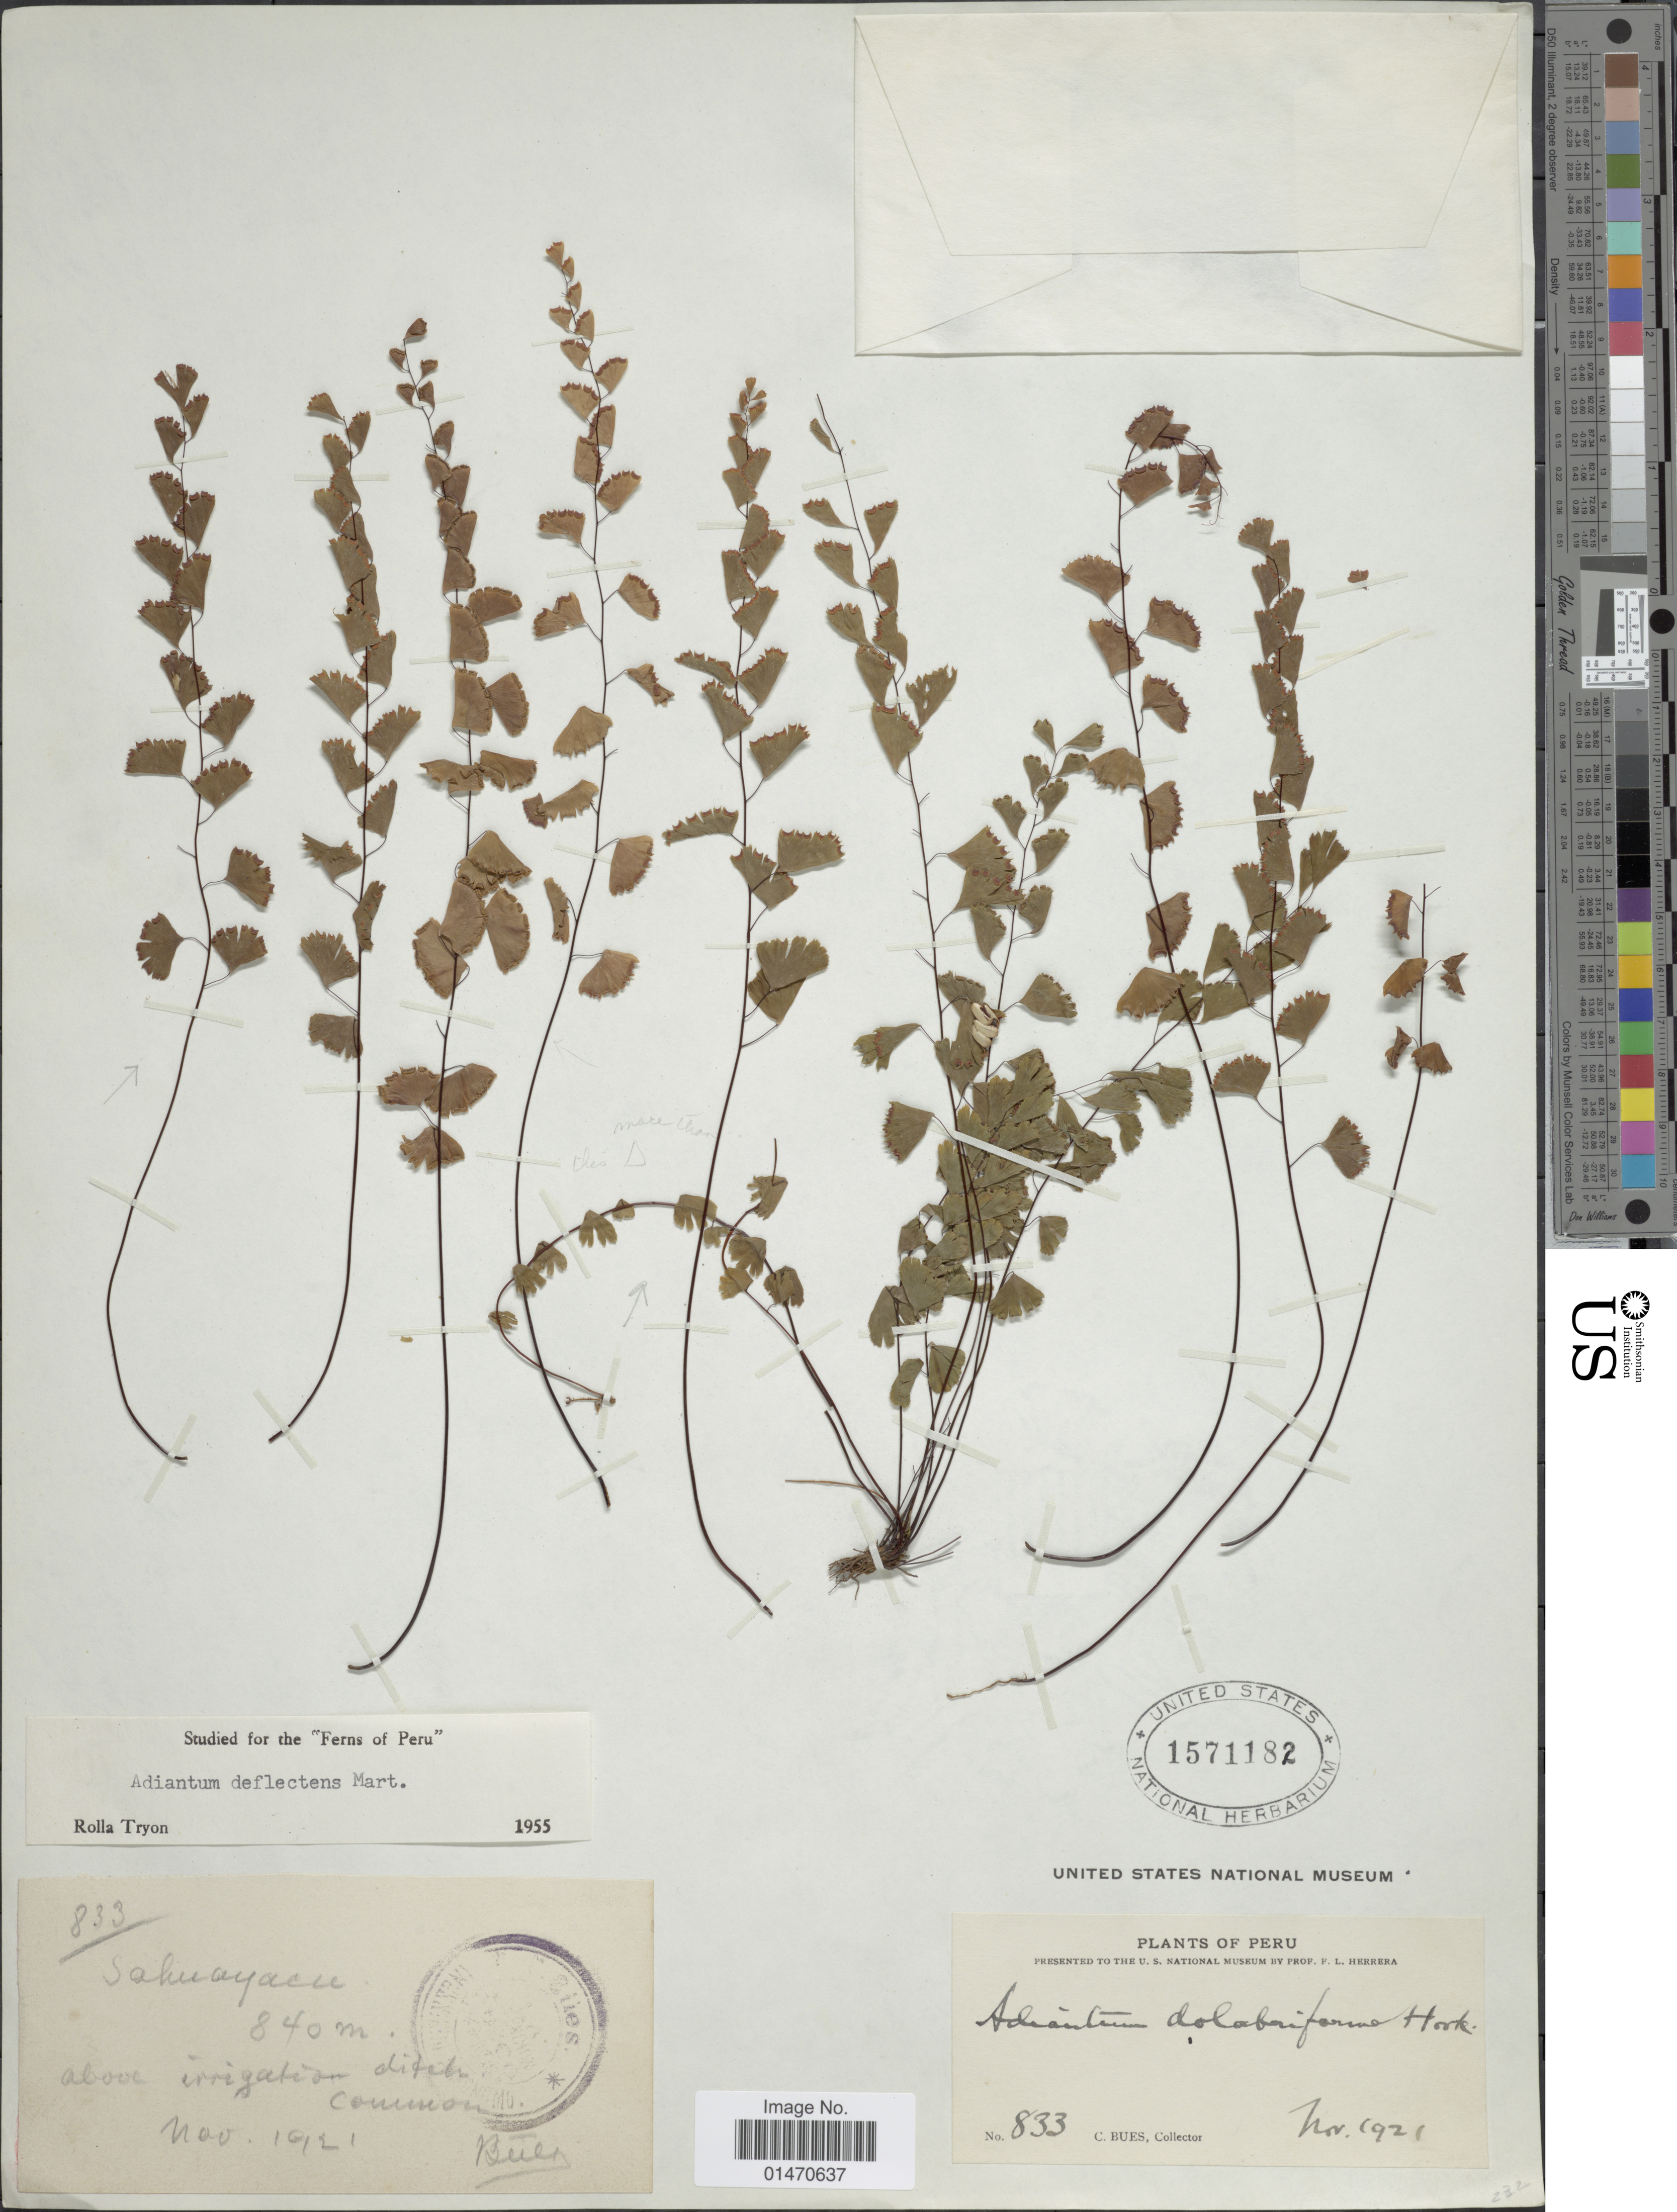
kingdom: Plantae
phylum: Tracheophyta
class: Polypodiopsida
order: Polypodiales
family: Pteridaceae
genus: Adiantum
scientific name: Adiantum lunulatum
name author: Burm. f.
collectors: C. Bues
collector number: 833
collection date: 1921-11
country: Peru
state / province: Cusco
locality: Above irrigation ditch. Sahuayacu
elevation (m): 840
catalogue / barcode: US 1571182